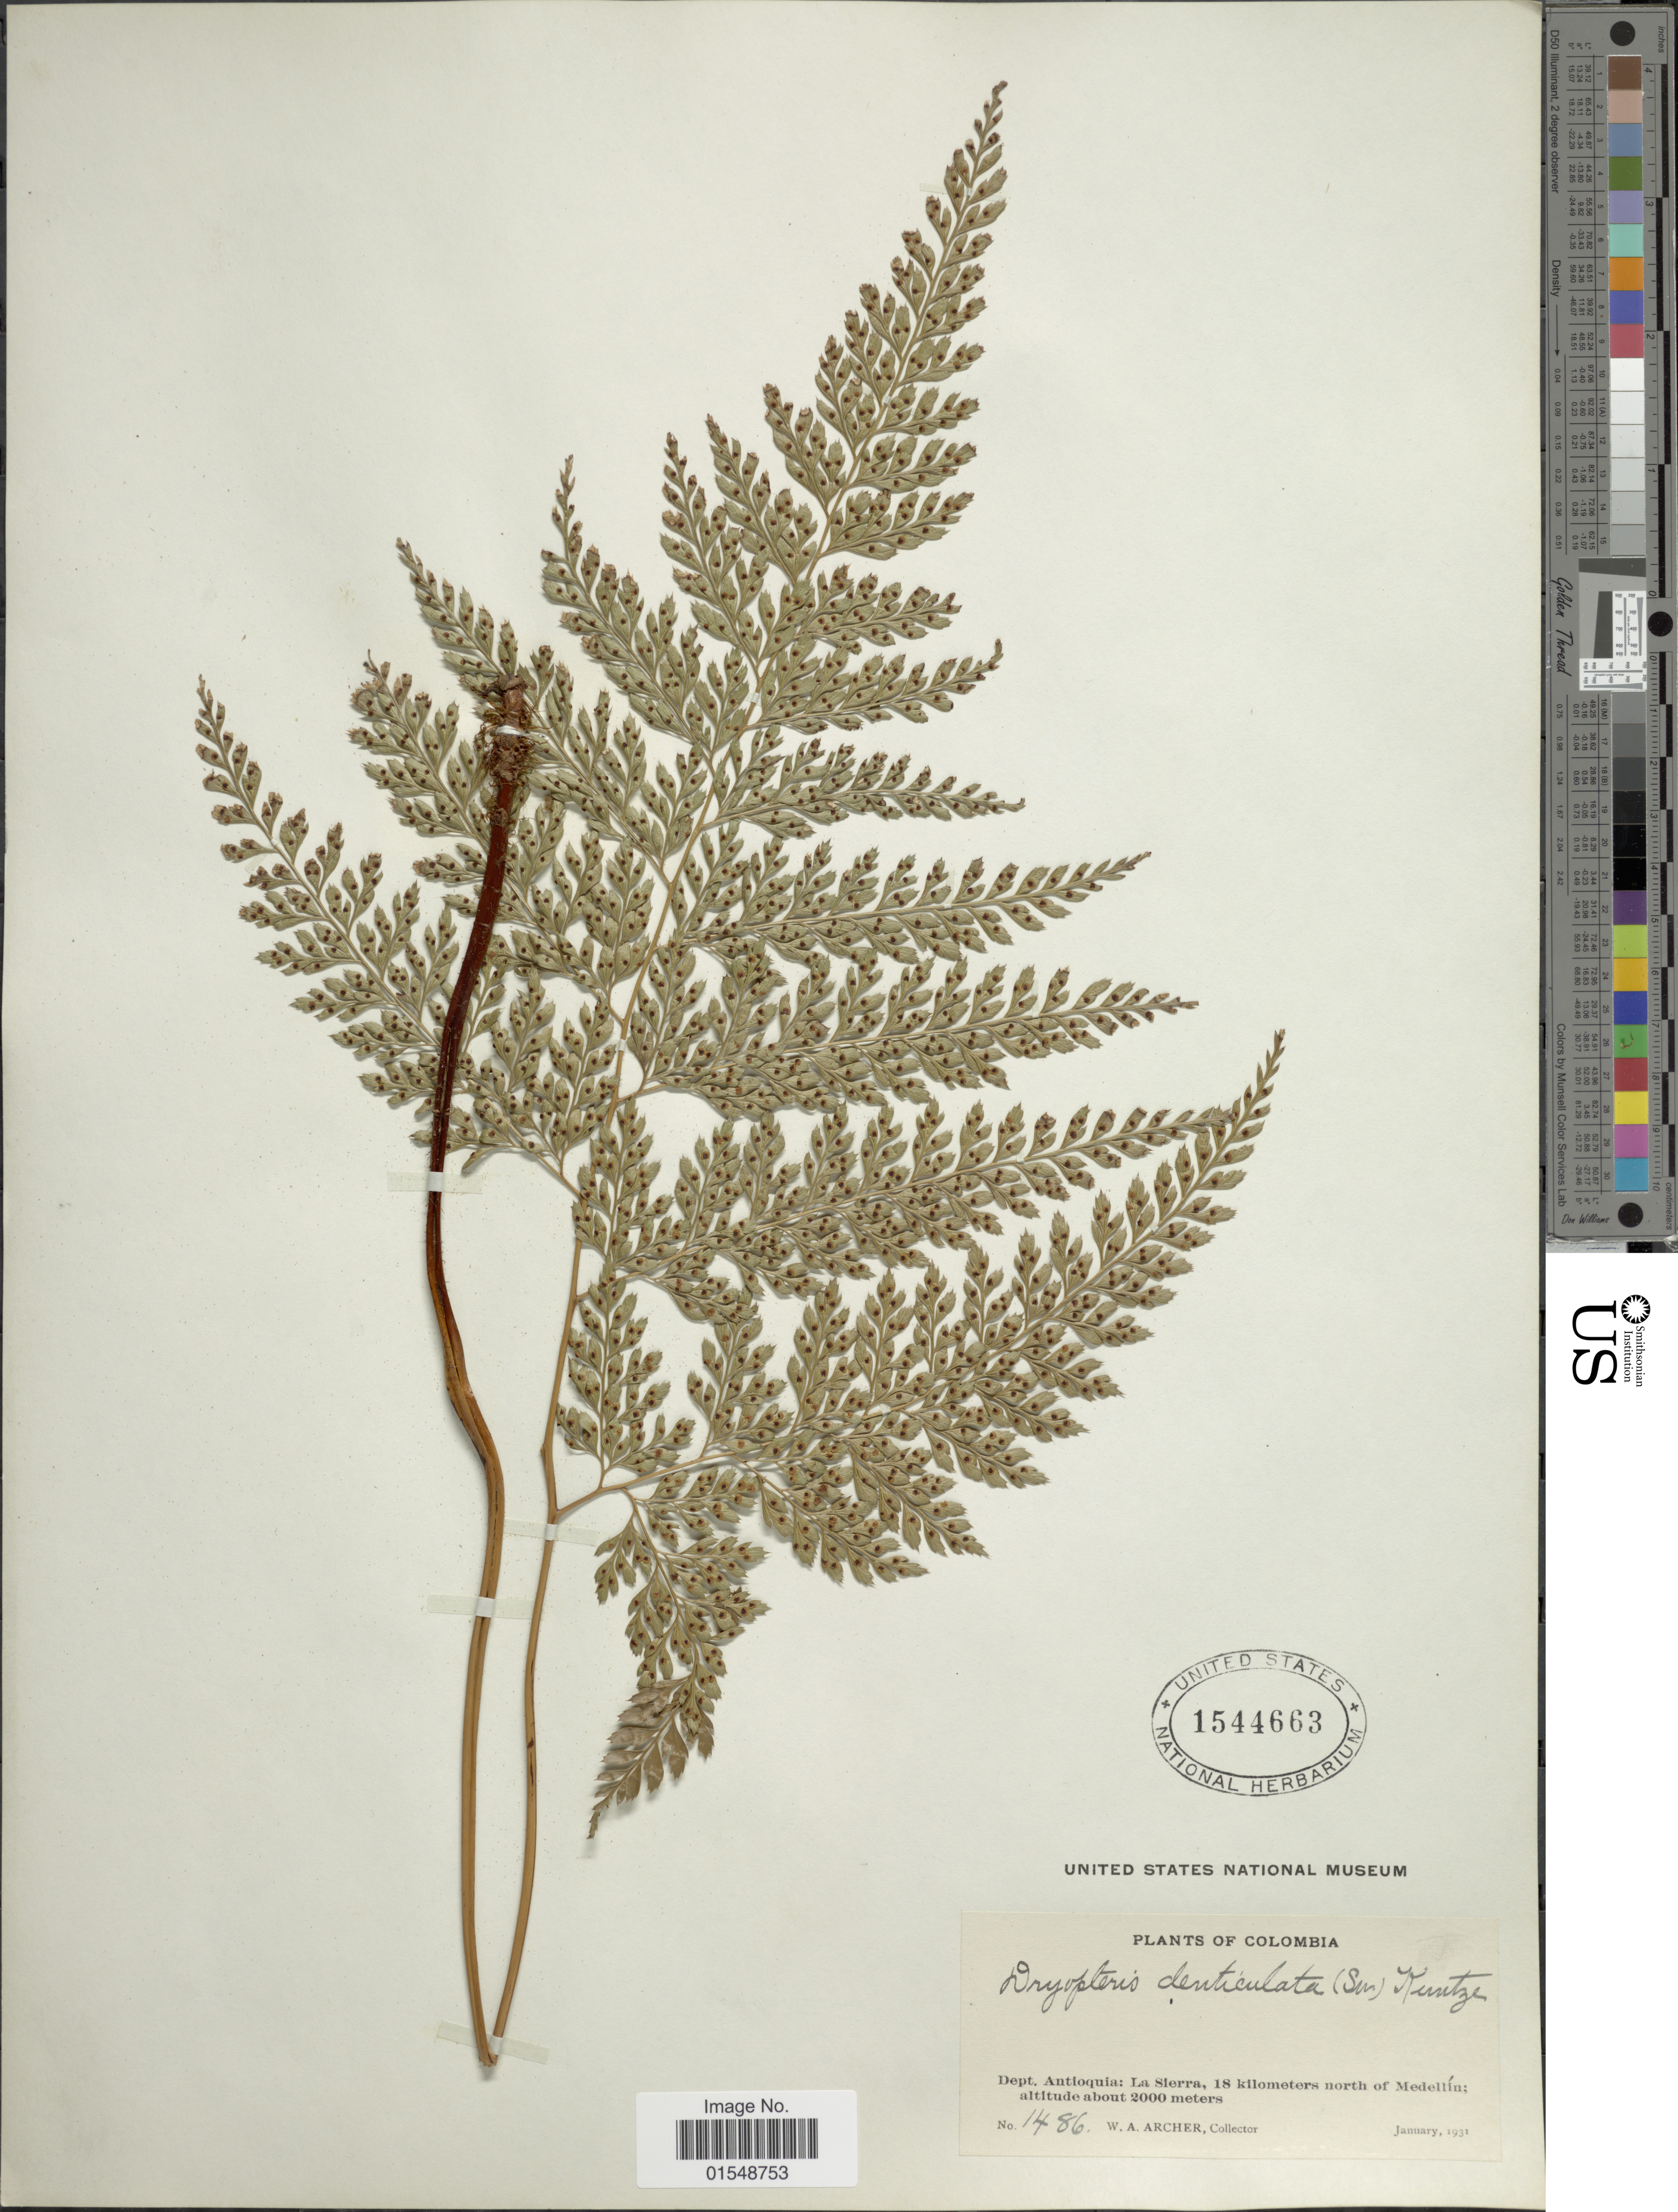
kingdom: Plantae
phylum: Tracheophyta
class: Polypodiopsida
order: Polypodiales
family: Dryopteridaceae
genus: Arachniodes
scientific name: Arachniodes denticulata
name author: (Sw.) Ching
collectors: W. A. Archer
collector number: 1486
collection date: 1931-01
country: Colombia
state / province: Antioquia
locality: La Sierra, 18 kilometers north of Medellín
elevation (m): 2000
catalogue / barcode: US 1544663